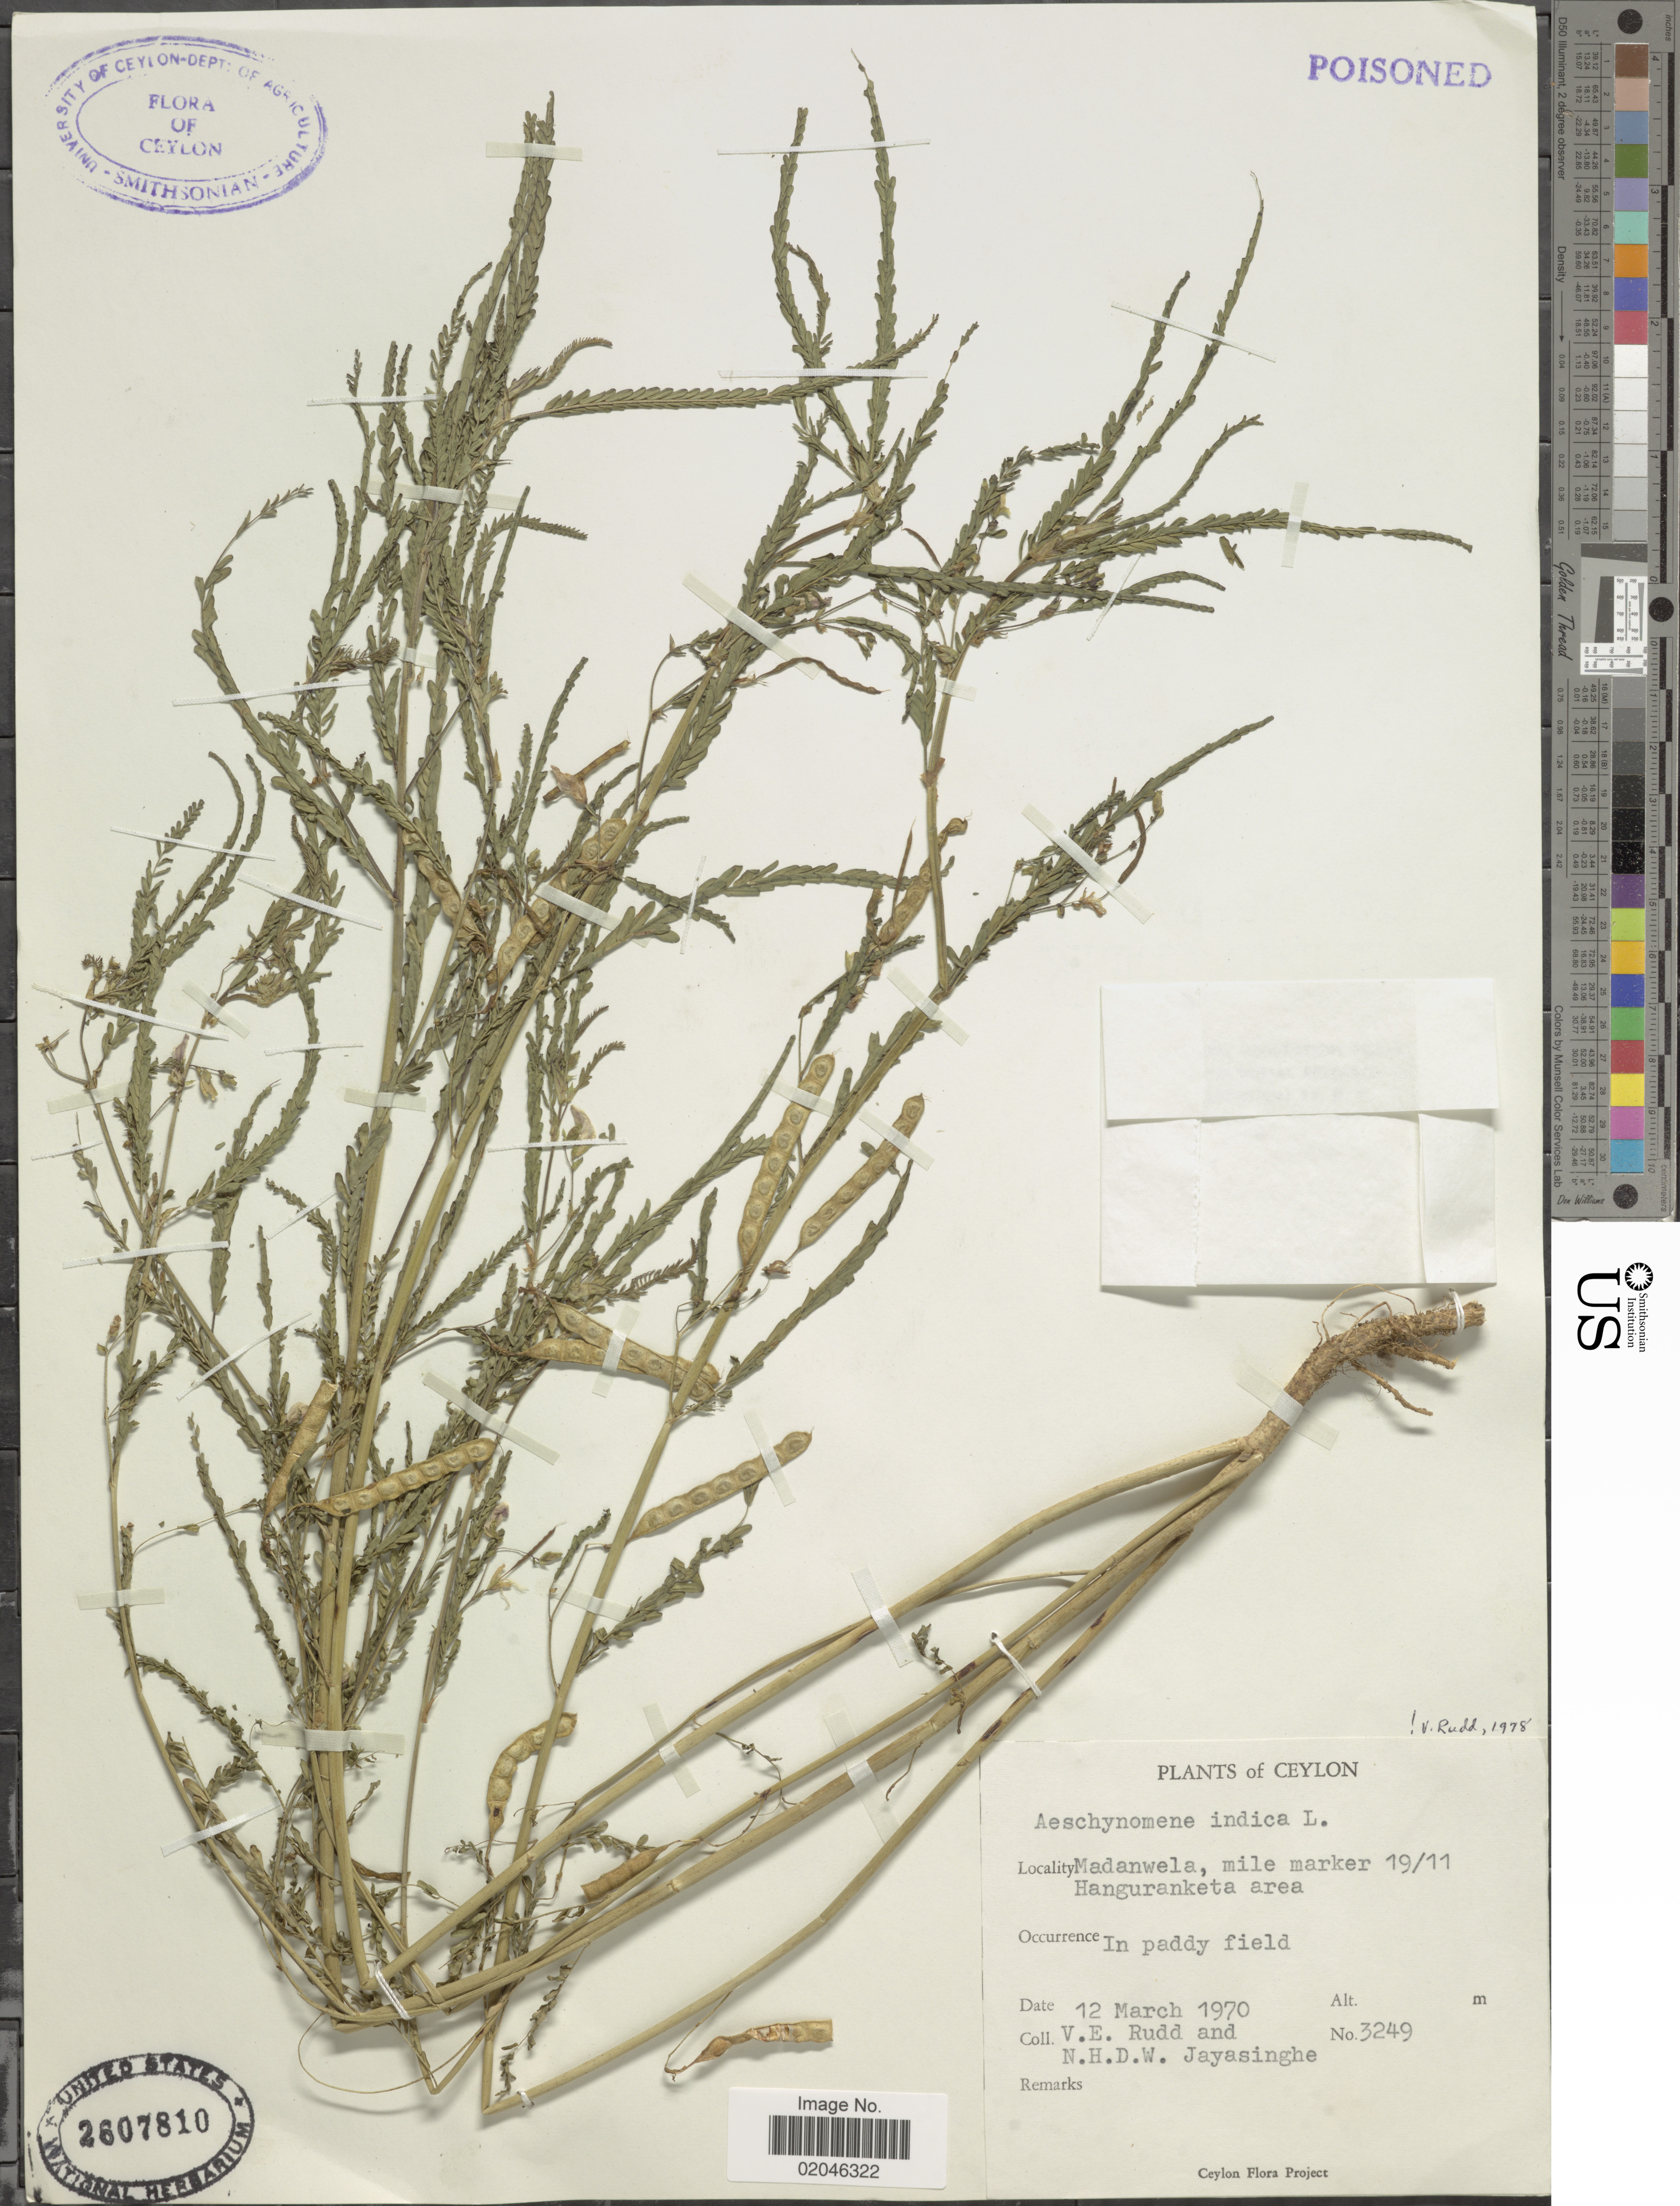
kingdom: Plantae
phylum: Tracheophyta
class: Magnoliopsida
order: Fabales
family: Fabaceae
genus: Aeschynomene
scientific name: Aeschynomene indica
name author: L.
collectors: V. E. Rudd & N. Jayasinghe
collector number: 3249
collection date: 1970-03-12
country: Sri Lanka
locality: Ceylon, Madanwela, mile marker 19/11 Hanguranketa area, in paddy field.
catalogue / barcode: US 2607810